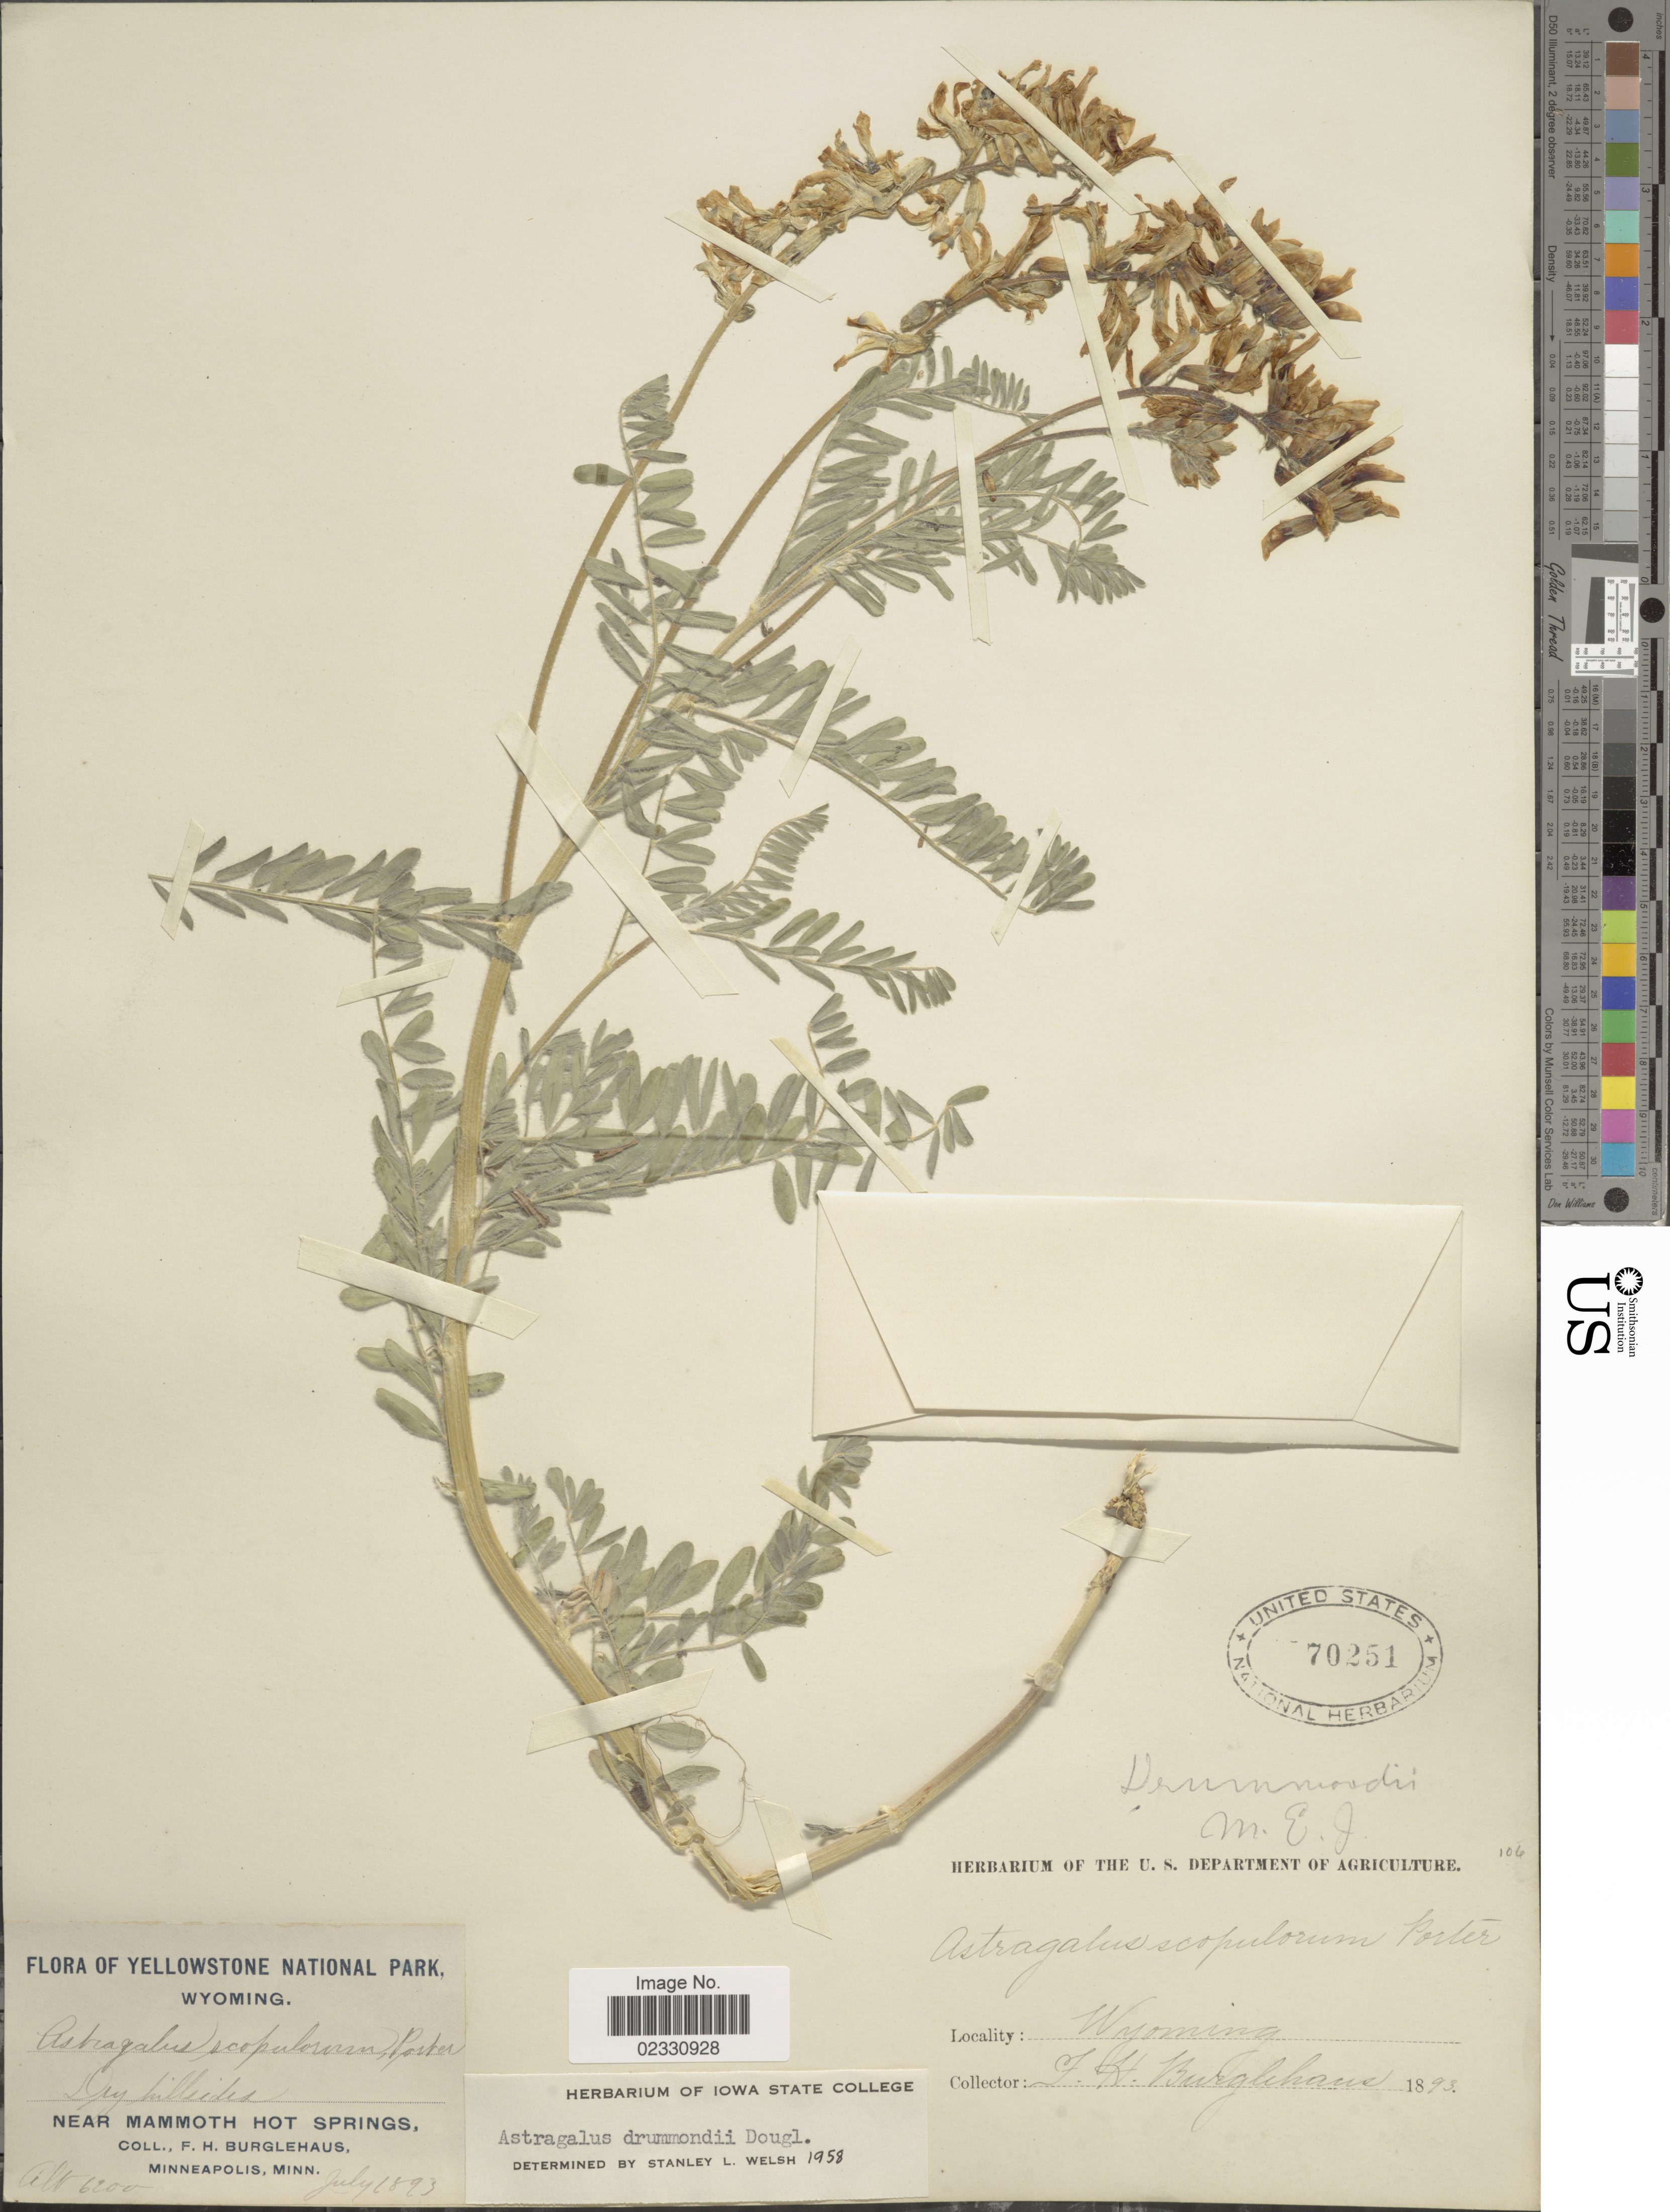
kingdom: Plantae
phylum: Tracheophyta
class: Magnoliopsida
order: Fabales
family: Fabaceae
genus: Astragalus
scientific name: Astragalus drummondii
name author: Hook.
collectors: F. Burglehaus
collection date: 1893-07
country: United States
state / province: Wyoming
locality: Yellowstone National Park, Dry hillsides, Near Mammoth Hot Springs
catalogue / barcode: US 70251